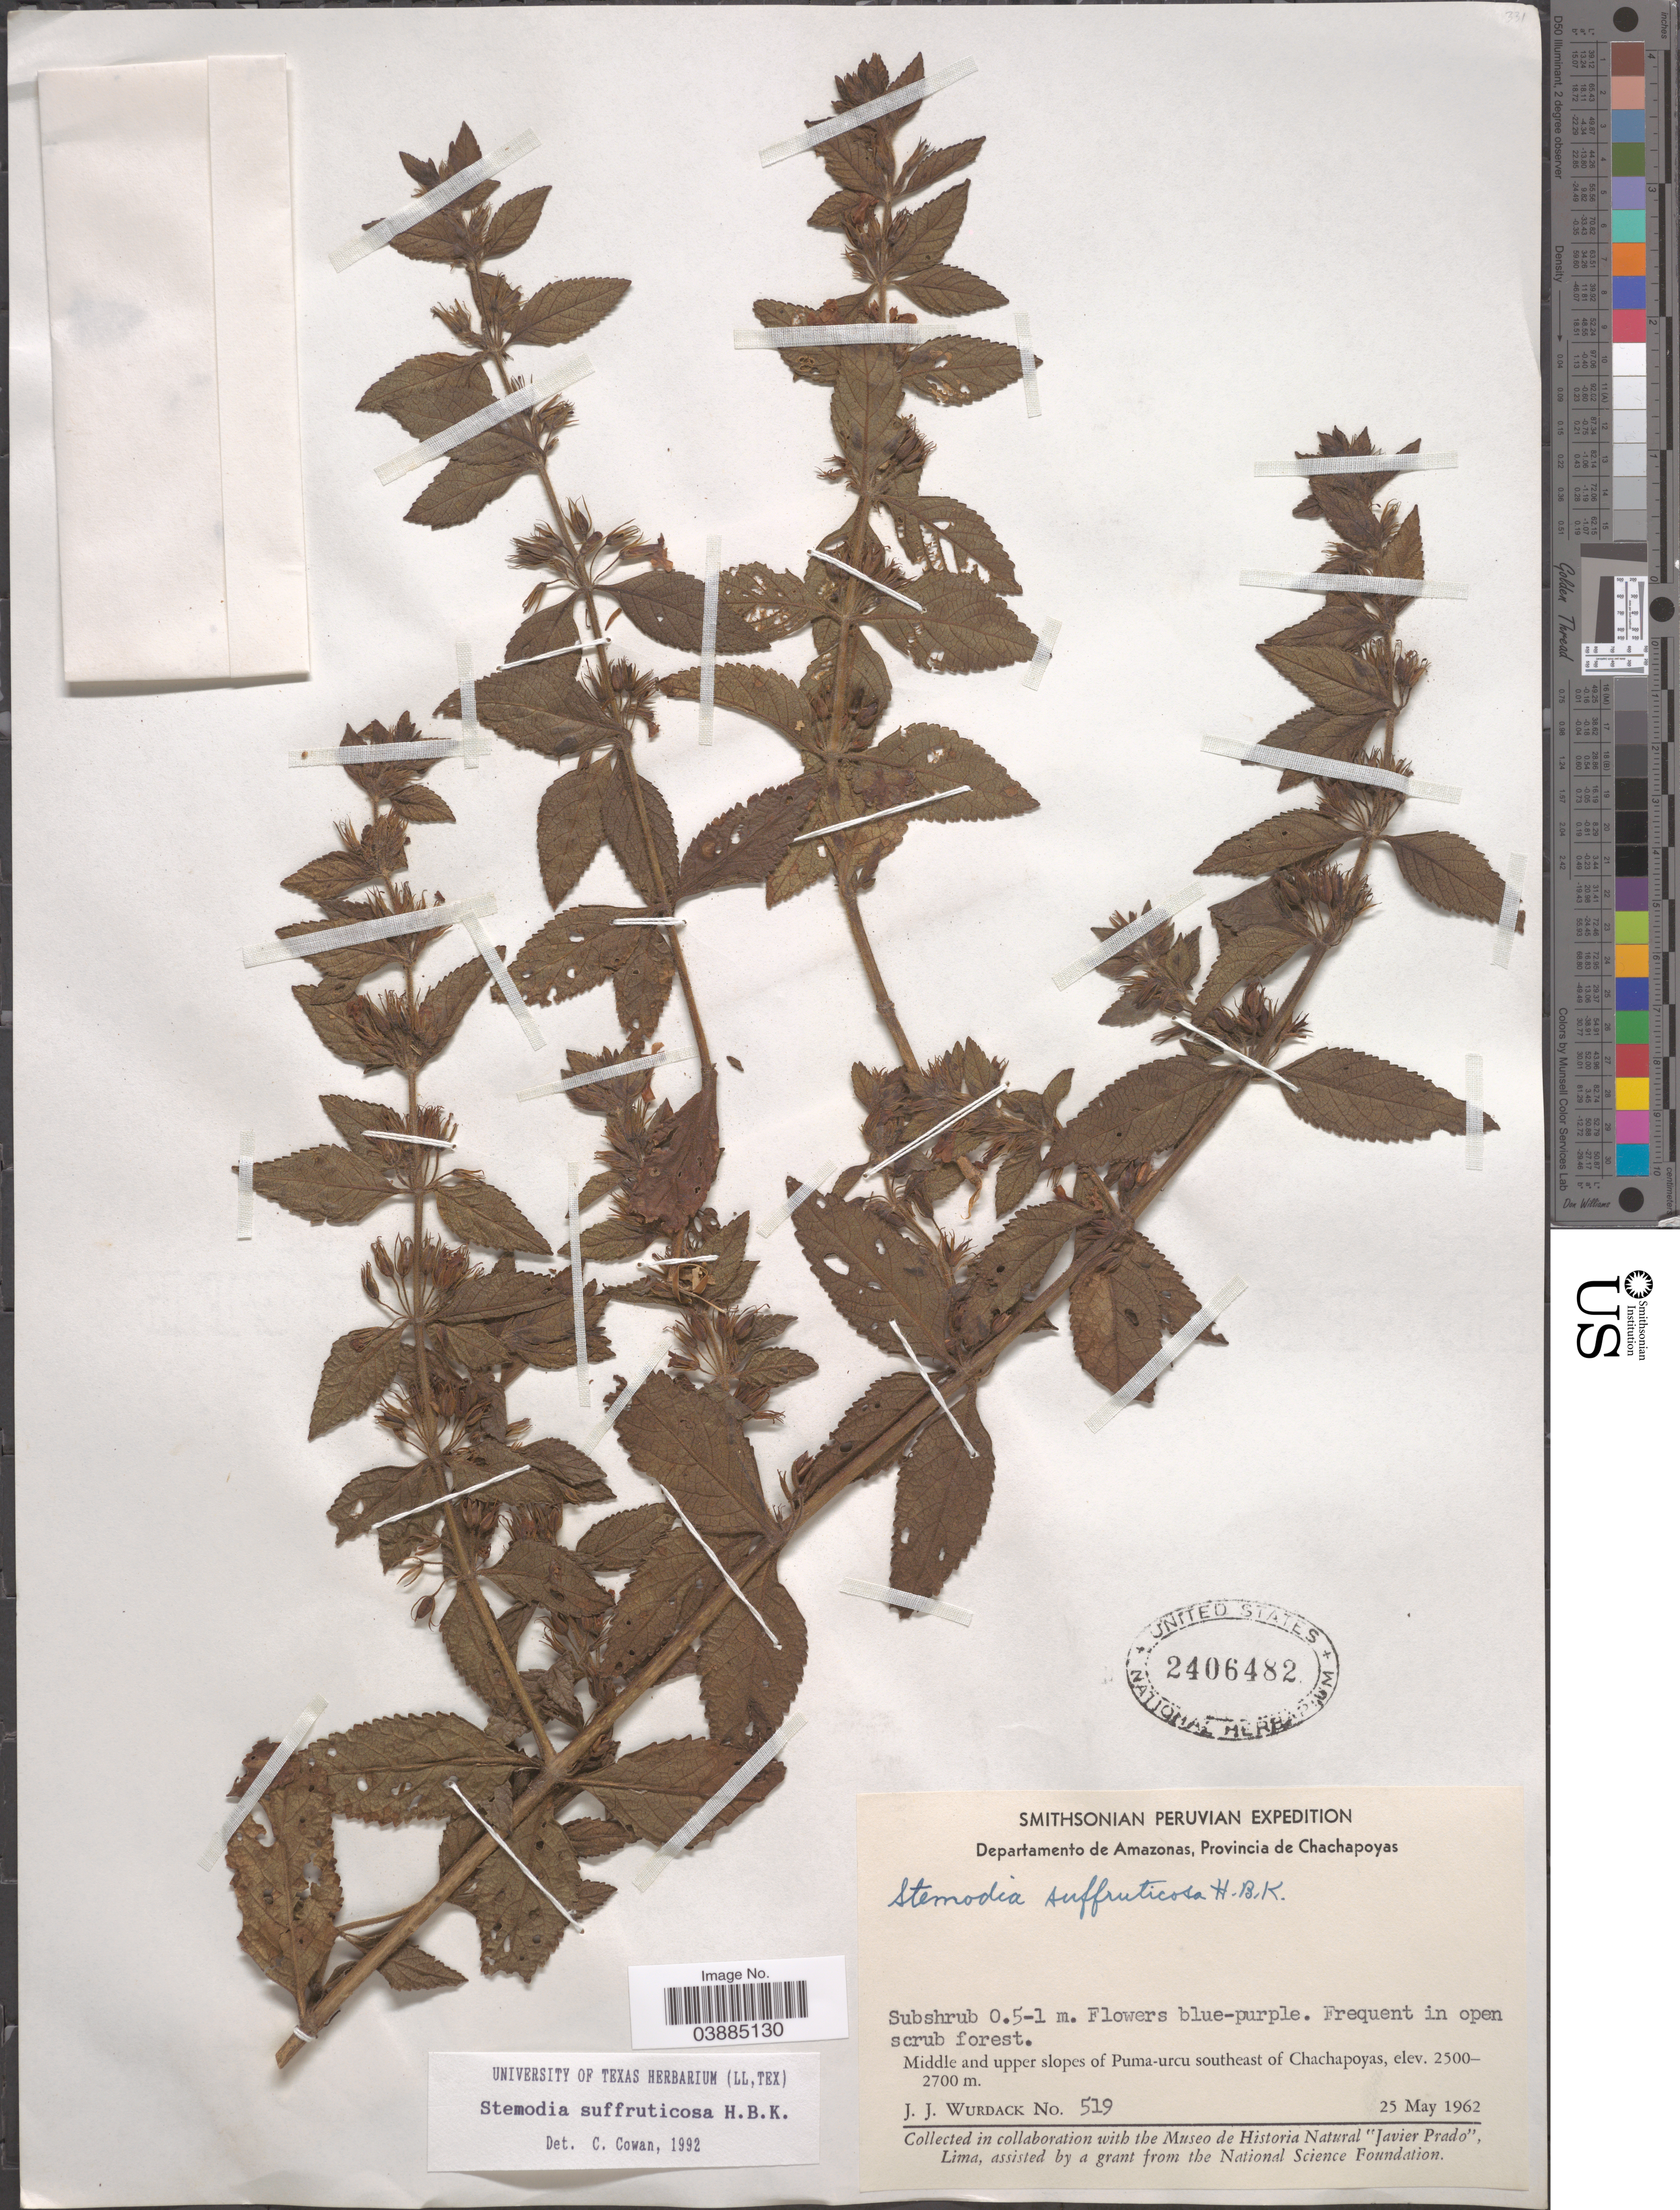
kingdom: Plantae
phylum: Tracheophyta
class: Magnoliopsida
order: Lamiales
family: Plantaginaceae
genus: Stemodia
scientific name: Stemodia suffruticosa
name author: Kunth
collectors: J. J. Wurdack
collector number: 519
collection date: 1962-05-25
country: Peru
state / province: Amazonas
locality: Departamento de Amazonas, Provincia de Chachapoyas. Middle and upper slopes of Puma-urcu southeast of Chachapoyas.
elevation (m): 2500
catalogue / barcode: US 2406482